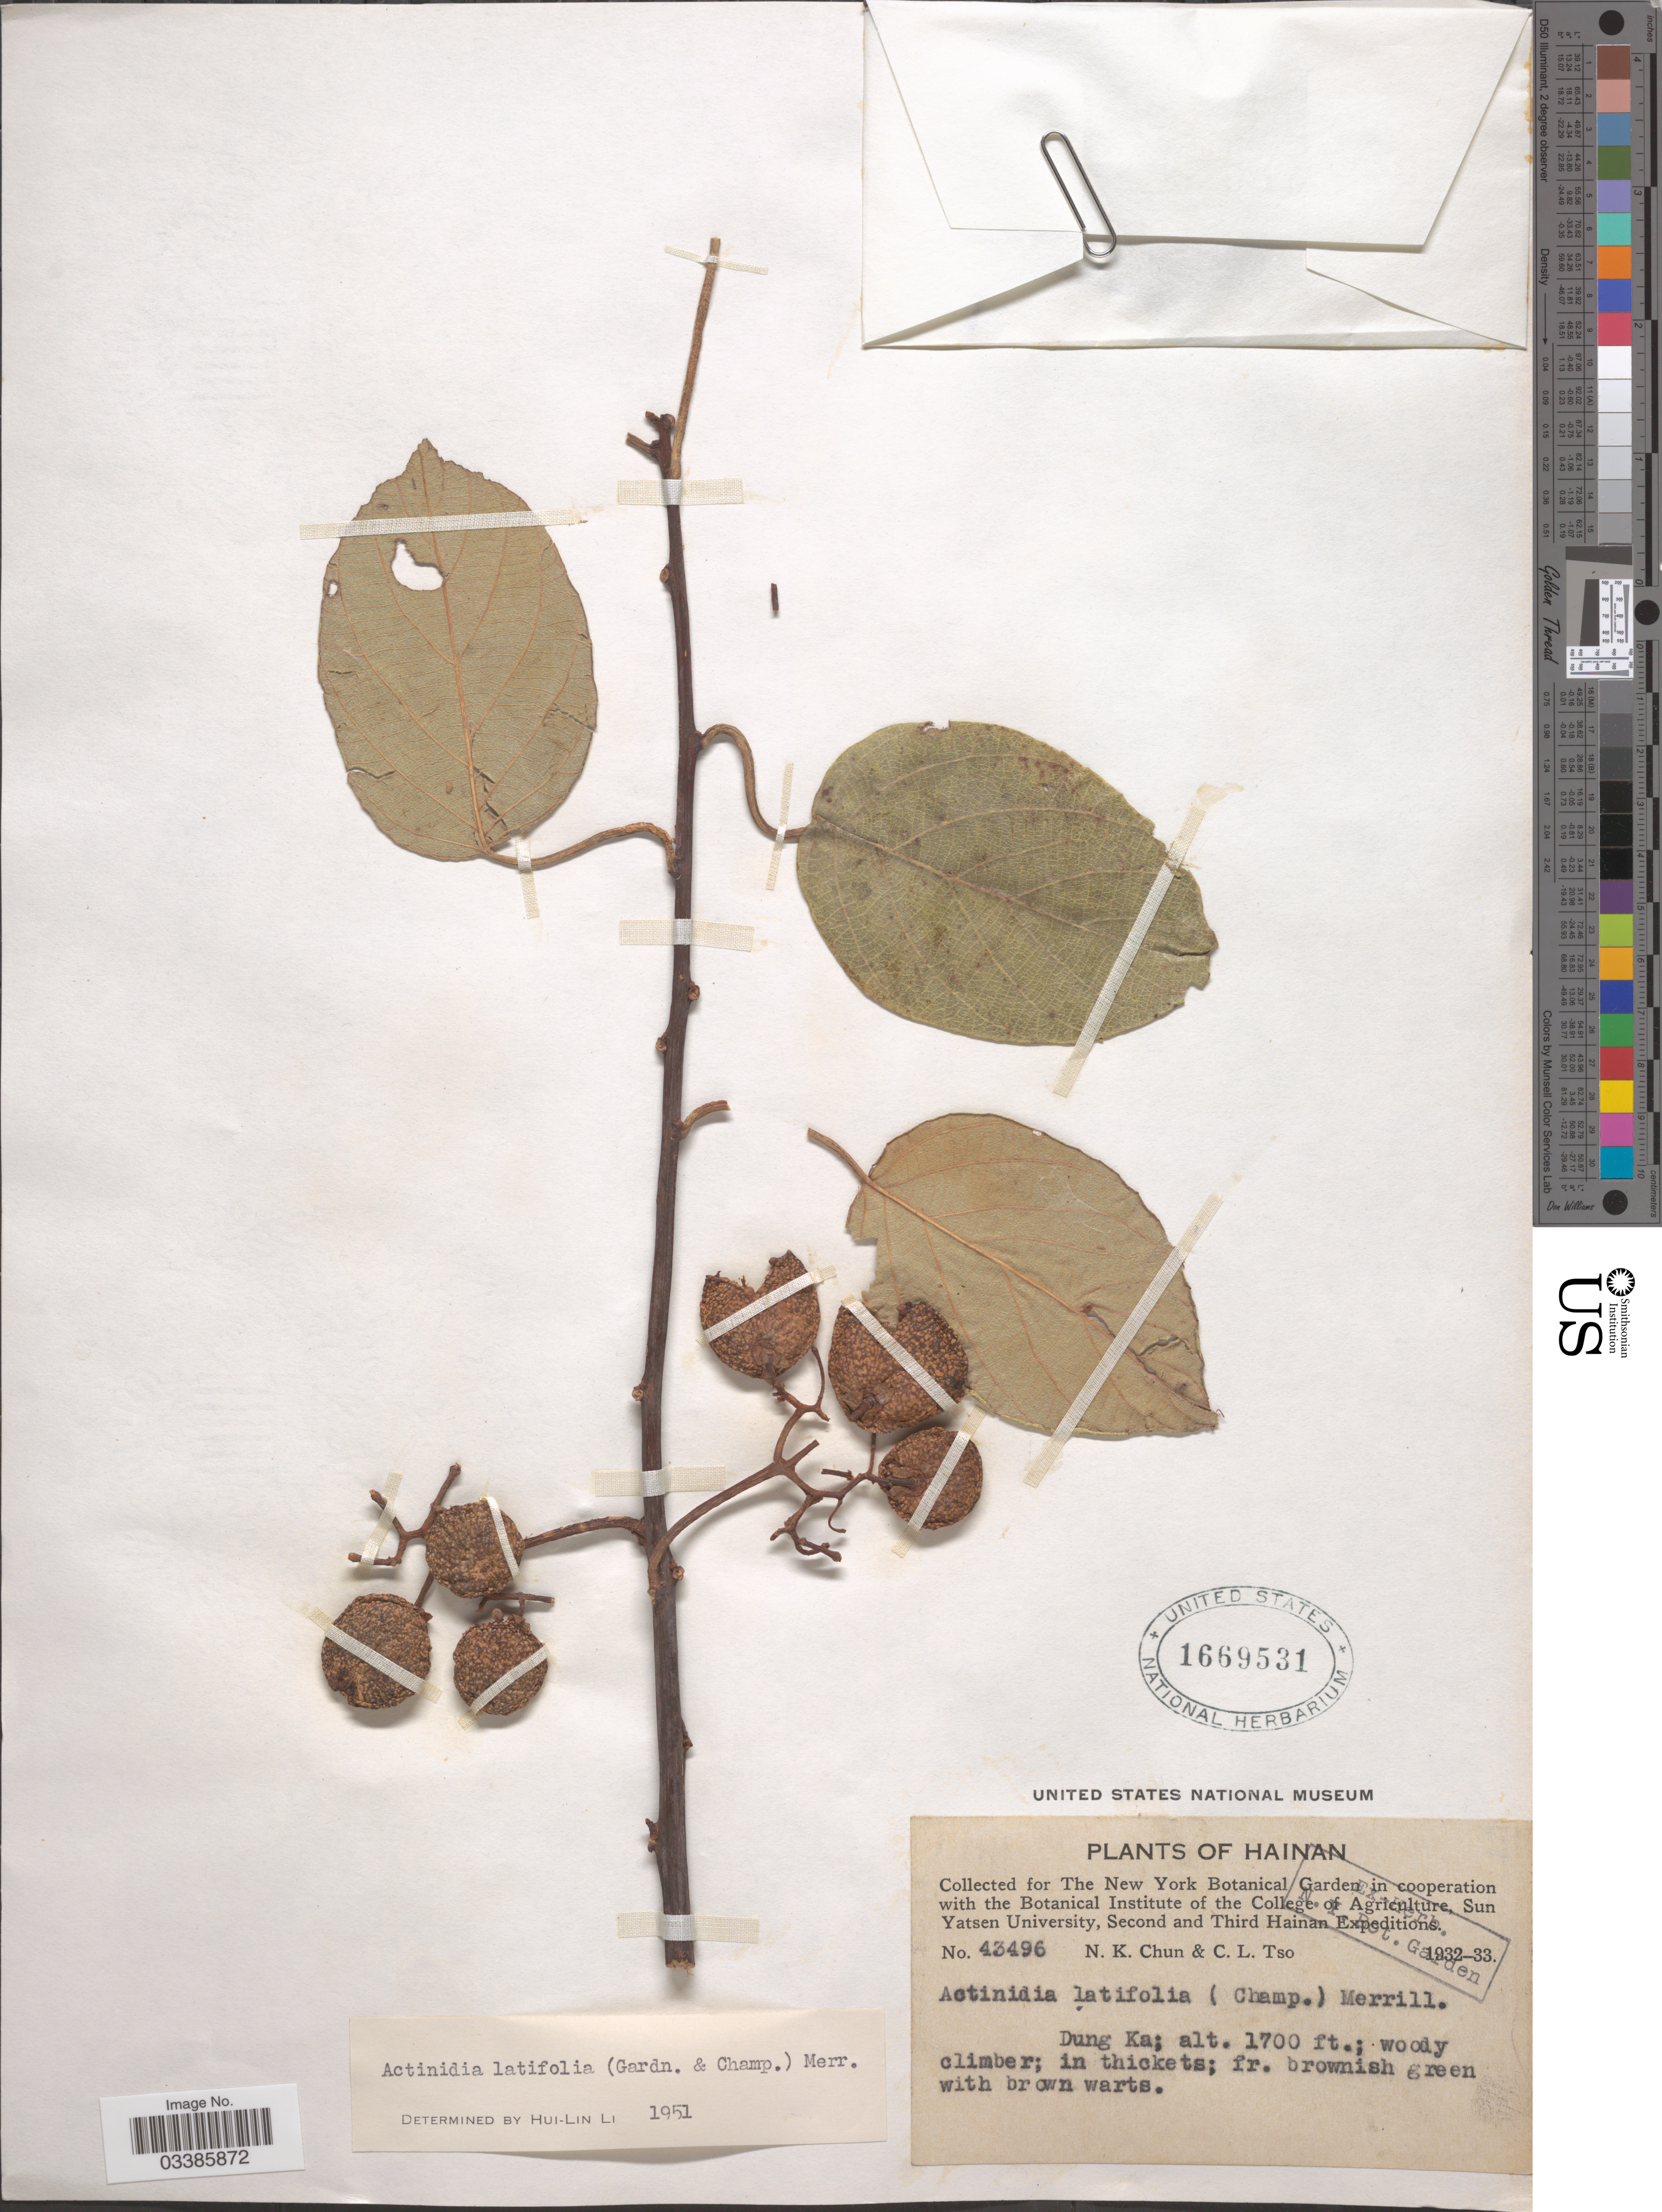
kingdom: Plantae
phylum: Tracheophyta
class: Magnoliopsida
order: Ericales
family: Actinidiaceae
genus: Actinidia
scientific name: Actinidia latifolia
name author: (Gardner & Champ.) Merr.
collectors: N. K. Chun & C. Tso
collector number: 43496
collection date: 1932/1933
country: China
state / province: Hainan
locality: Dung Ka.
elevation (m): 518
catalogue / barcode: US 1669531